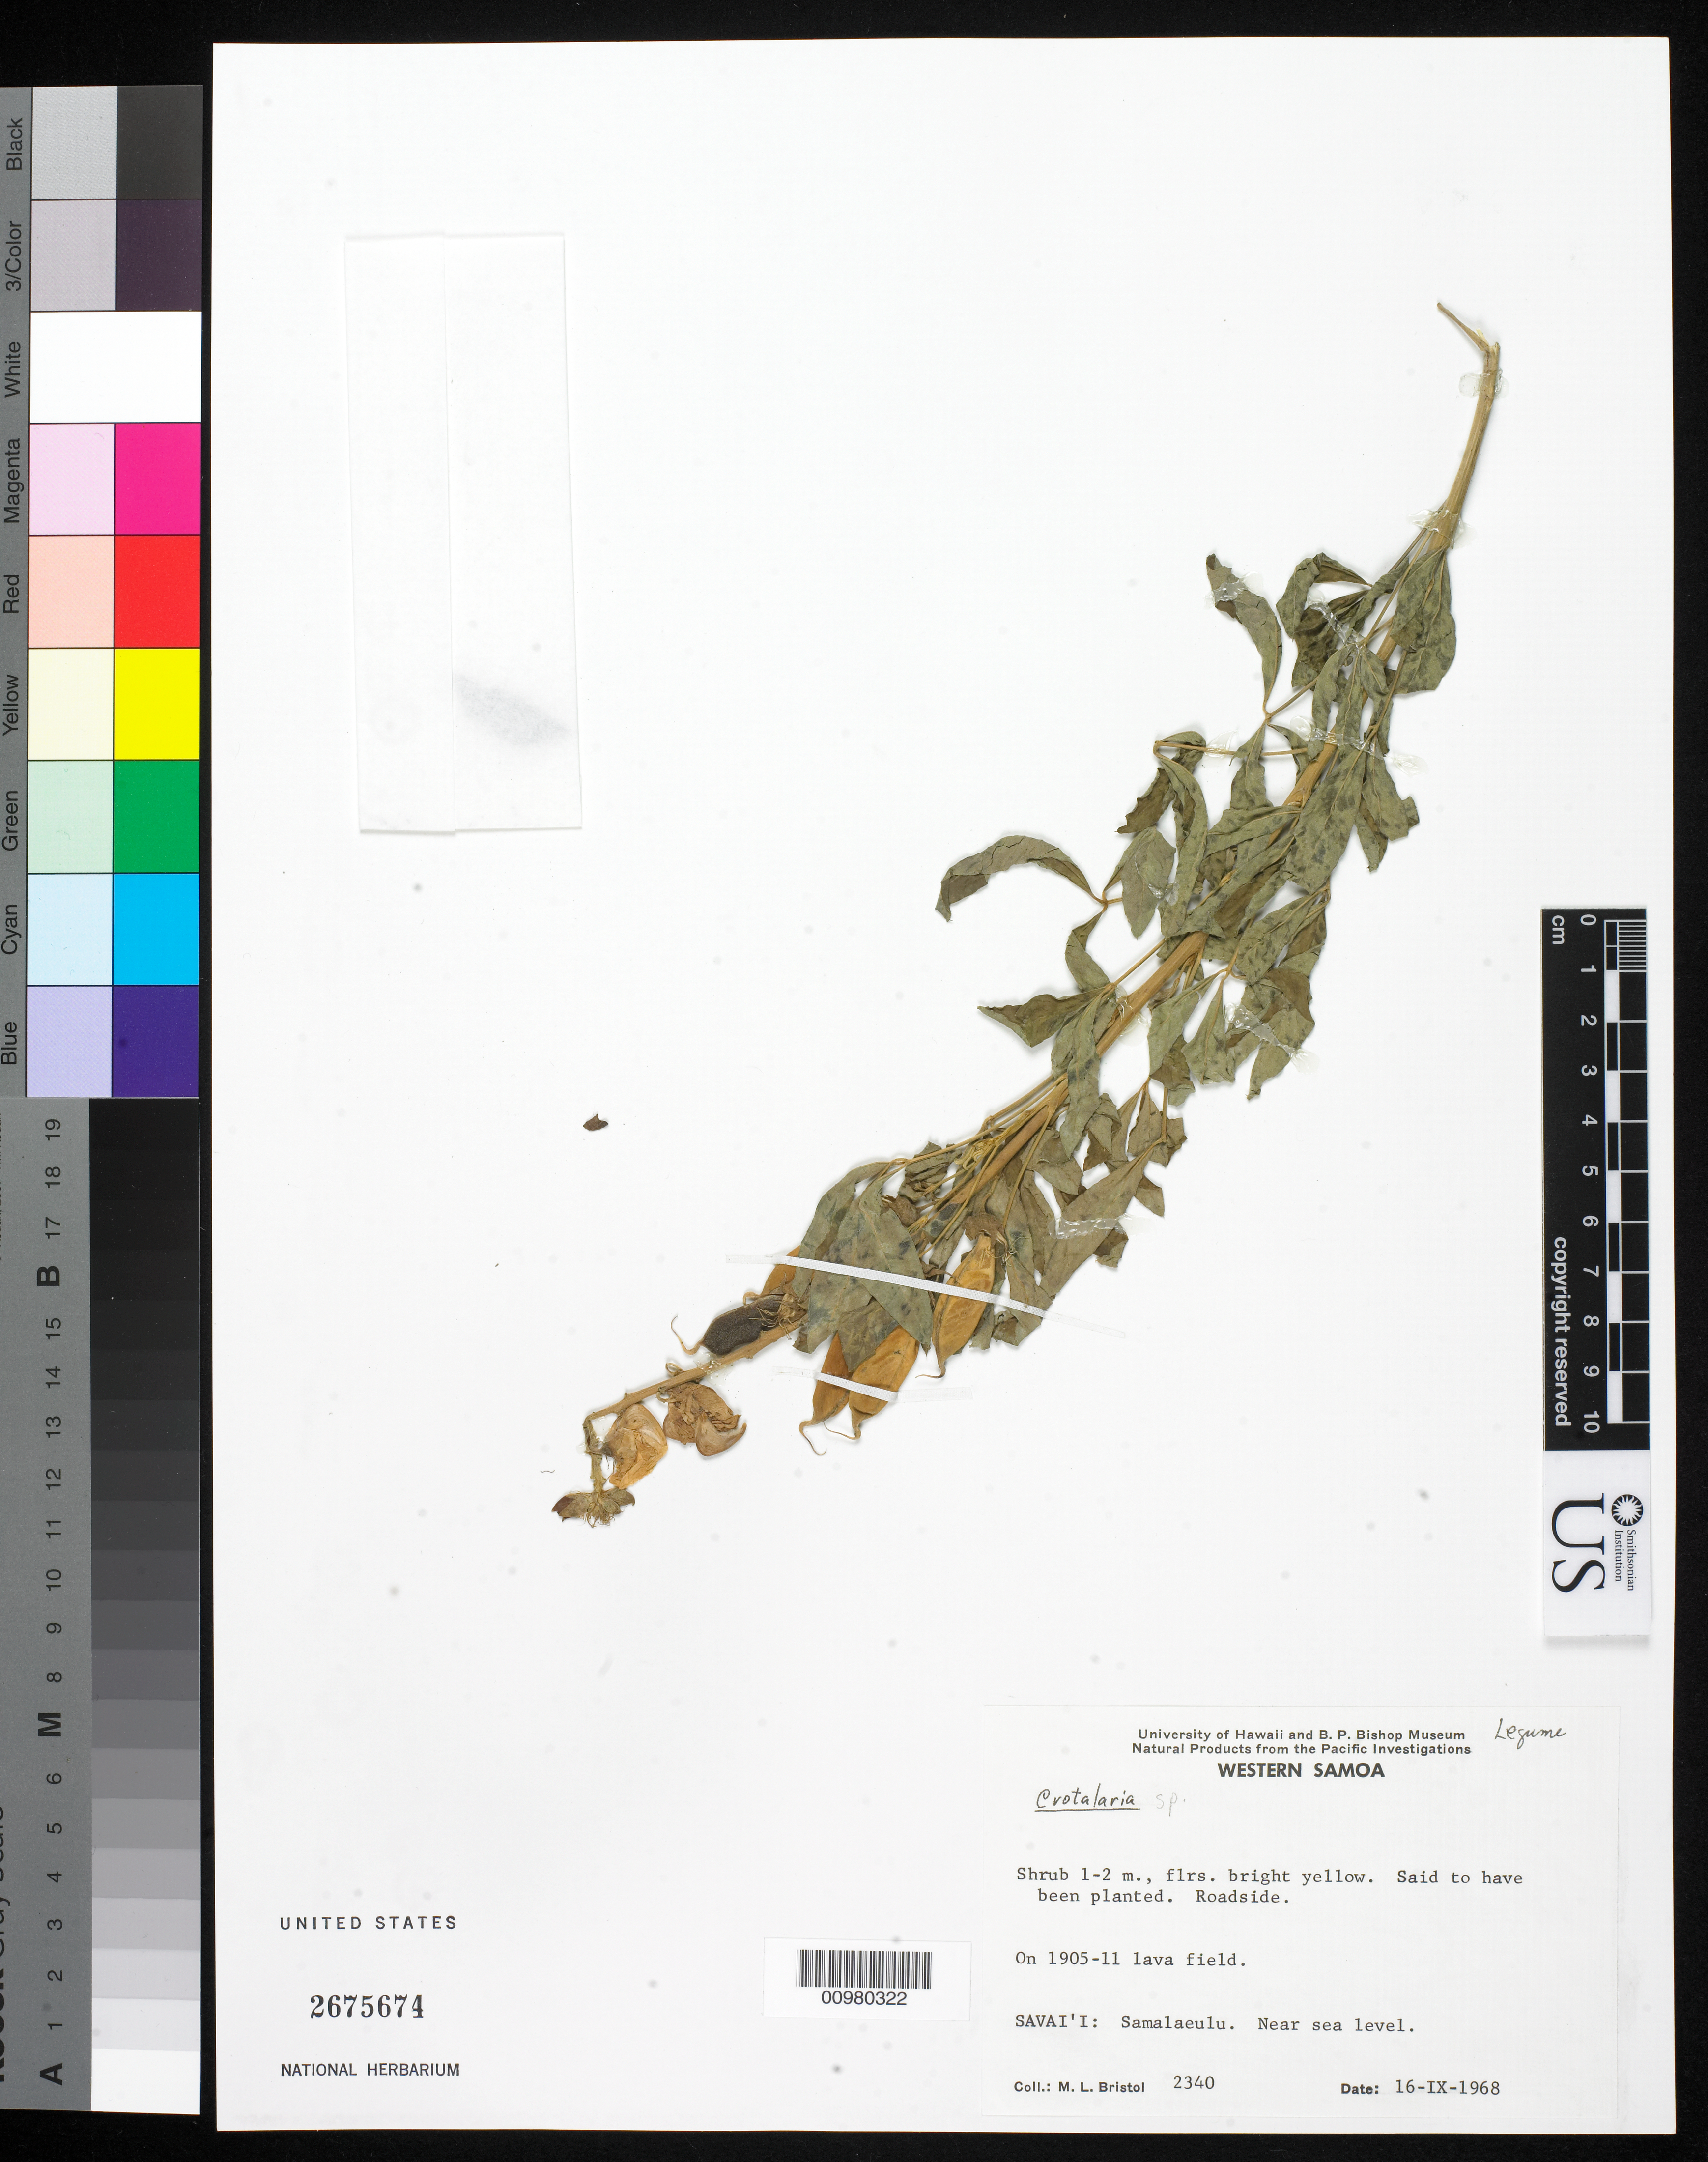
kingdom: Plantae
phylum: Tracheophyta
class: Magnoliopsida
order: Fabales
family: Fabaceae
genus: Crotalaria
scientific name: Crotalaria sp.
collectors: Rahmat Si Boeea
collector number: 2340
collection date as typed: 29 Sep 1936 to Dec 1936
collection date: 1936-09-29/1936-12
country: Indonesia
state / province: Sumatra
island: Sumatra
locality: (East Coast) Headwaters of Aek Mandosi, Toba (vicinity of Taloen na Oeli, near Toba-Asahan boundary.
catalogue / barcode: US 2675674